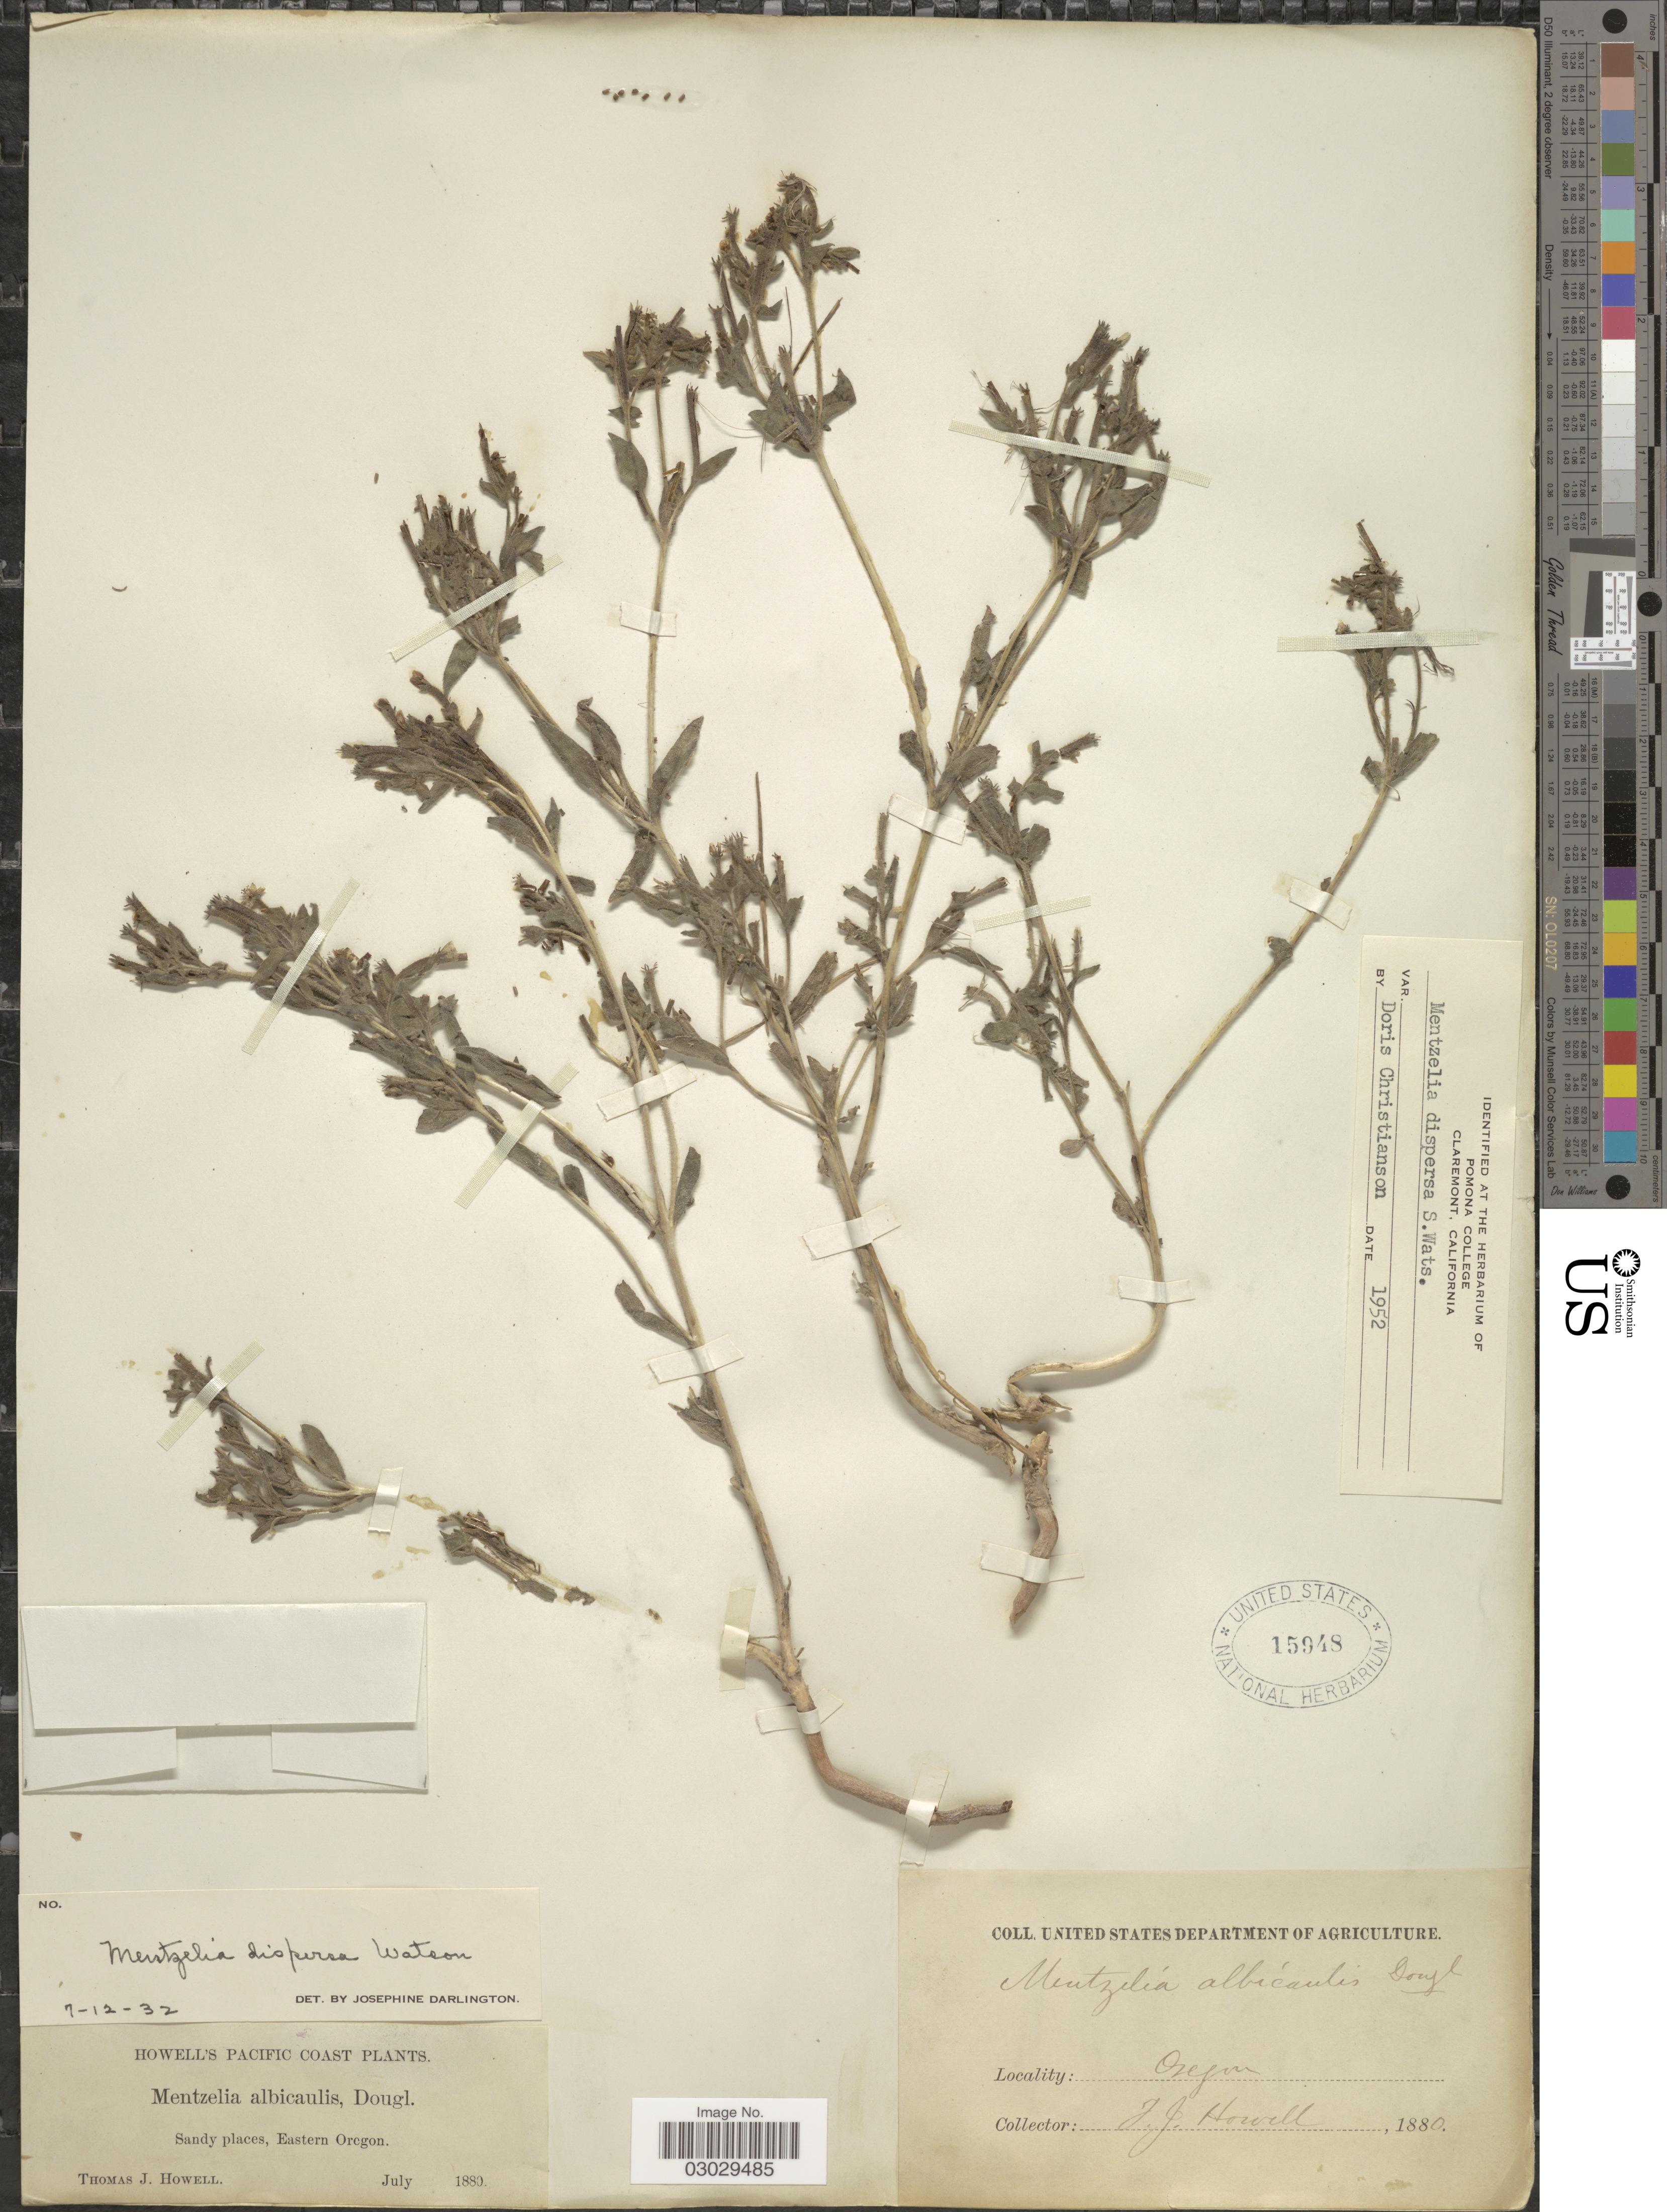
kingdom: Plantae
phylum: Tracheophyta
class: Magnoliopsida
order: Cornales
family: Loasaceae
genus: Mentzelia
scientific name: Mentzelia dispersa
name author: S. Watson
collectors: T. J. Howell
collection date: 1880-07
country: United States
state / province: Oregon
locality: Pacific Coast. Eastern Oregon.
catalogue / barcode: US 15948